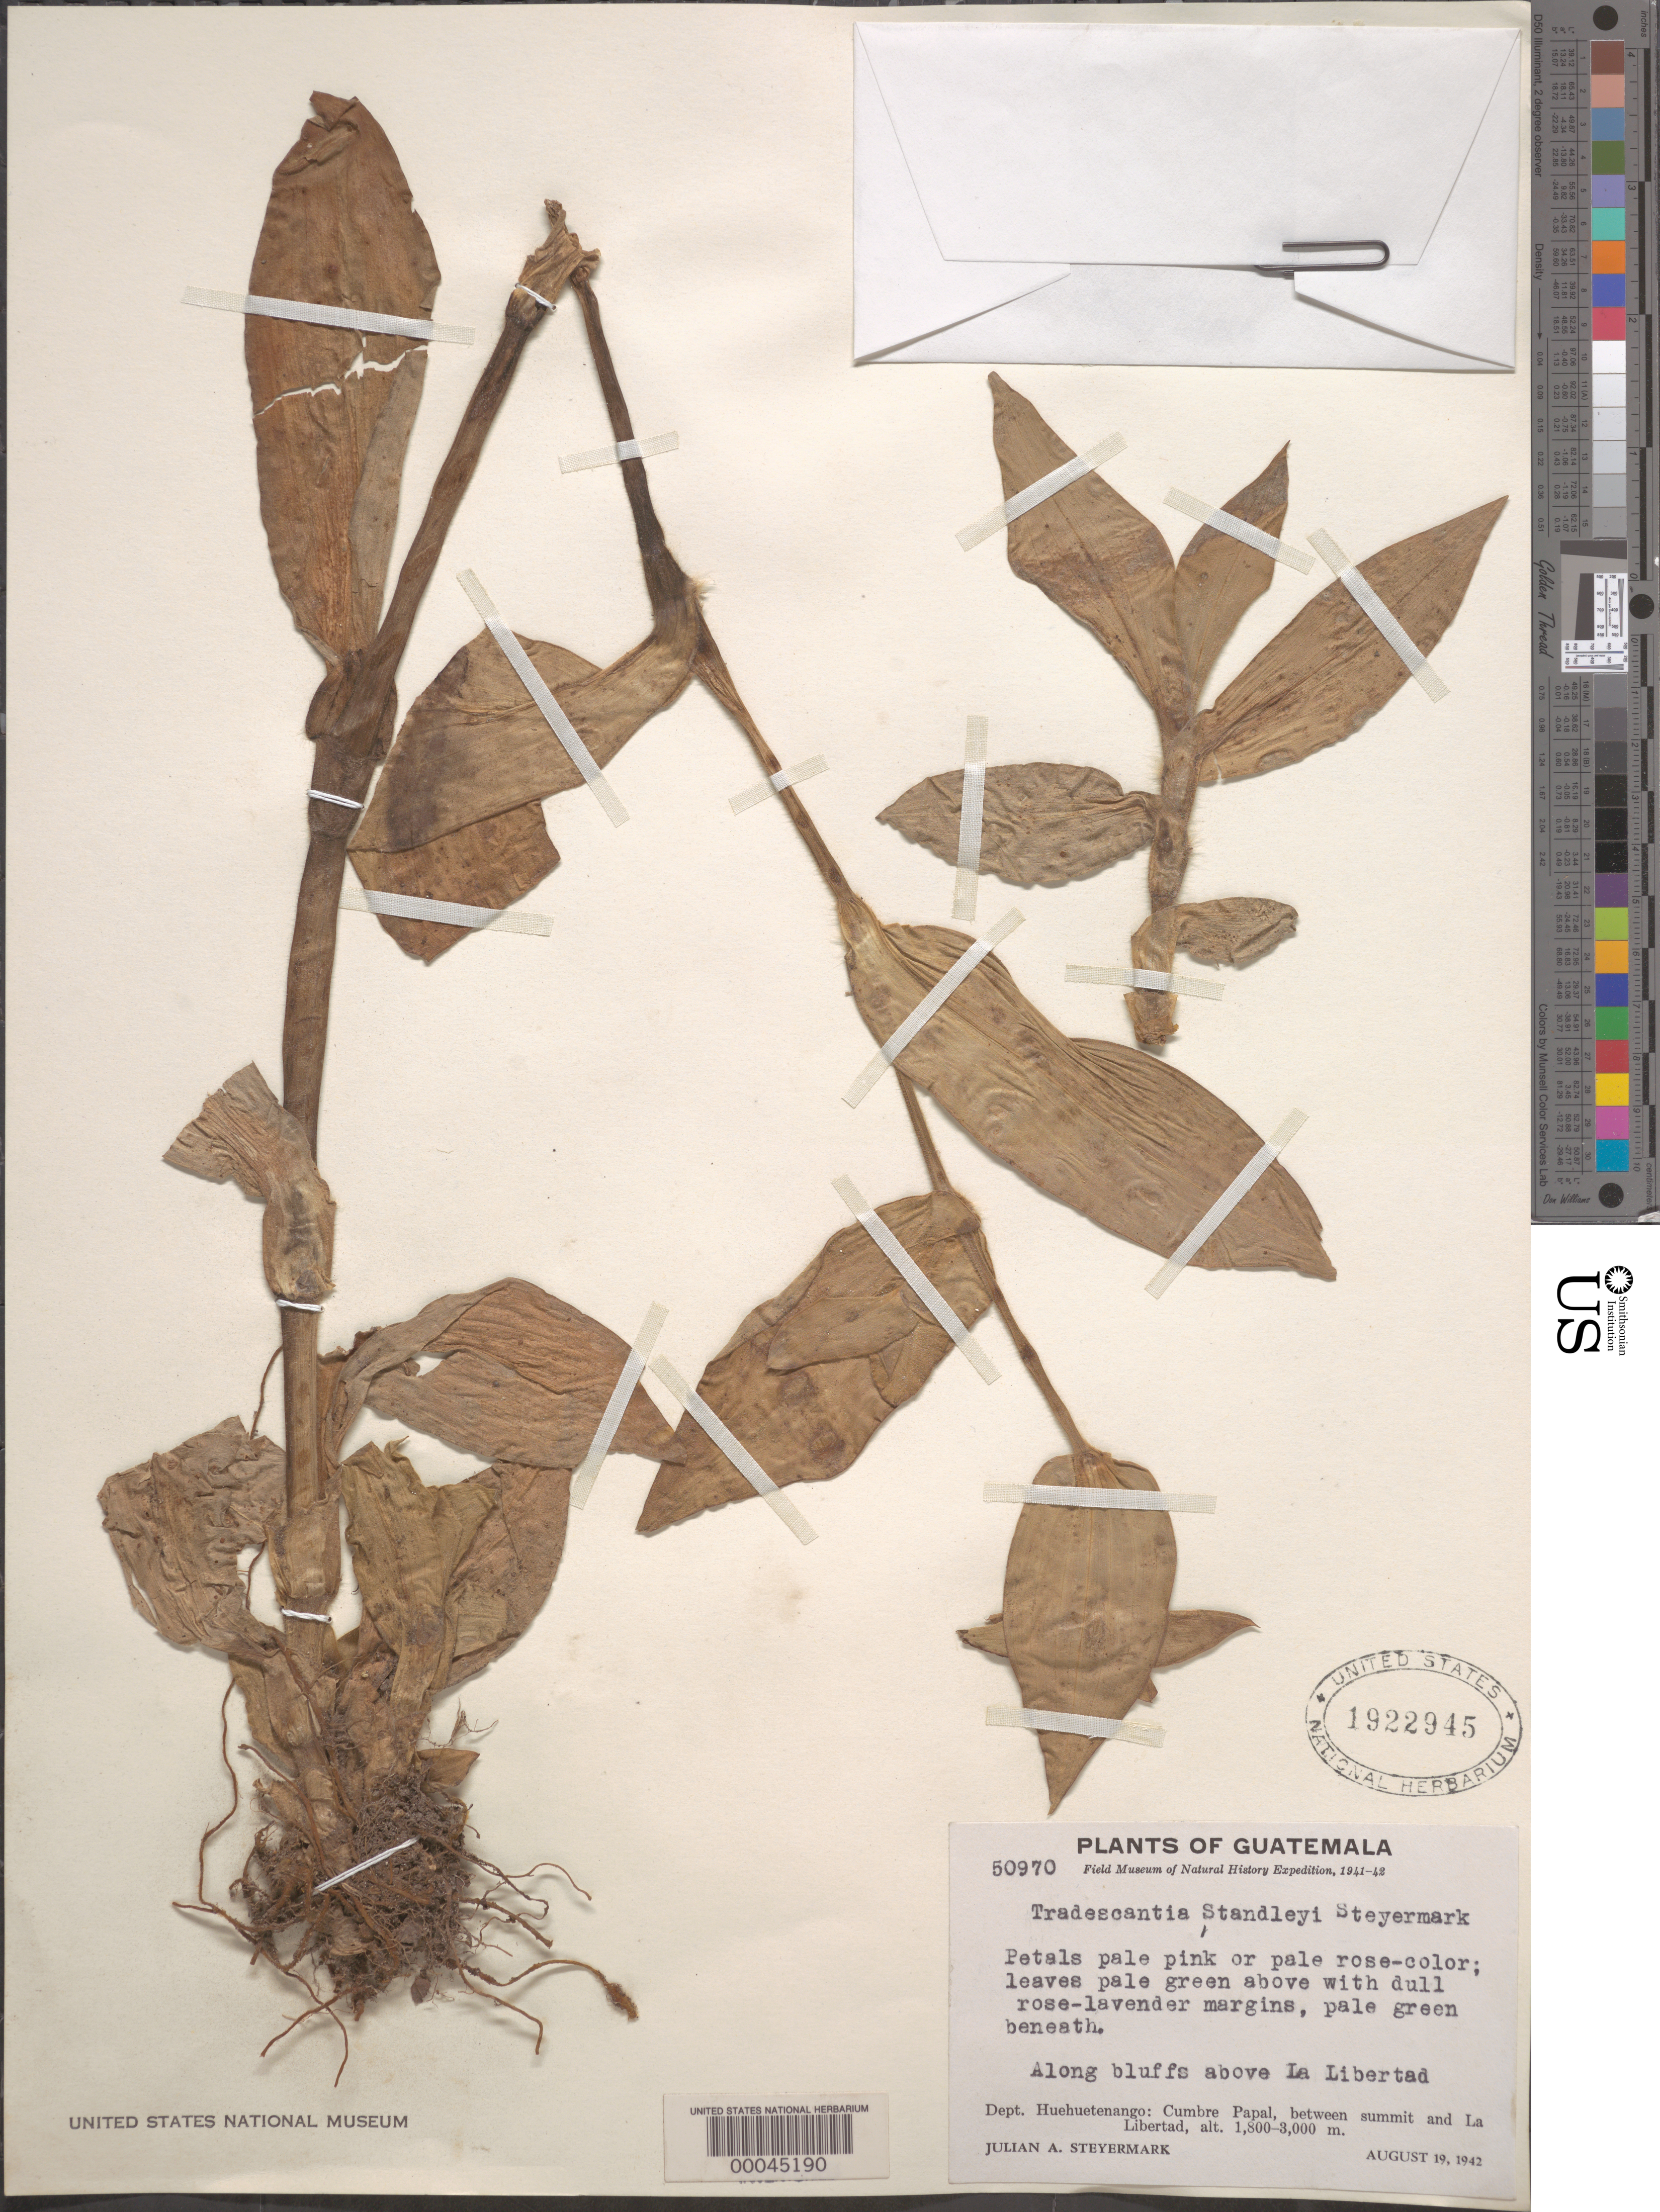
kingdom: Plantae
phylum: Tracheophyta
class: Liliopsida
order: Commelinales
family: Commelinaceae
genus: Tradescantia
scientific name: Tradescantia standleyi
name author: Steyerm.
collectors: J. Steyermark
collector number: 50970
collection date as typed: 19 Aug 1942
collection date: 1942-08-19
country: Guatemala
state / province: Huehuetenango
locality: Cumbre Papal between summit and La Libertad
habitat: Along bluffs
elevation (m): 1800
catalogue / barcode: US 1922945